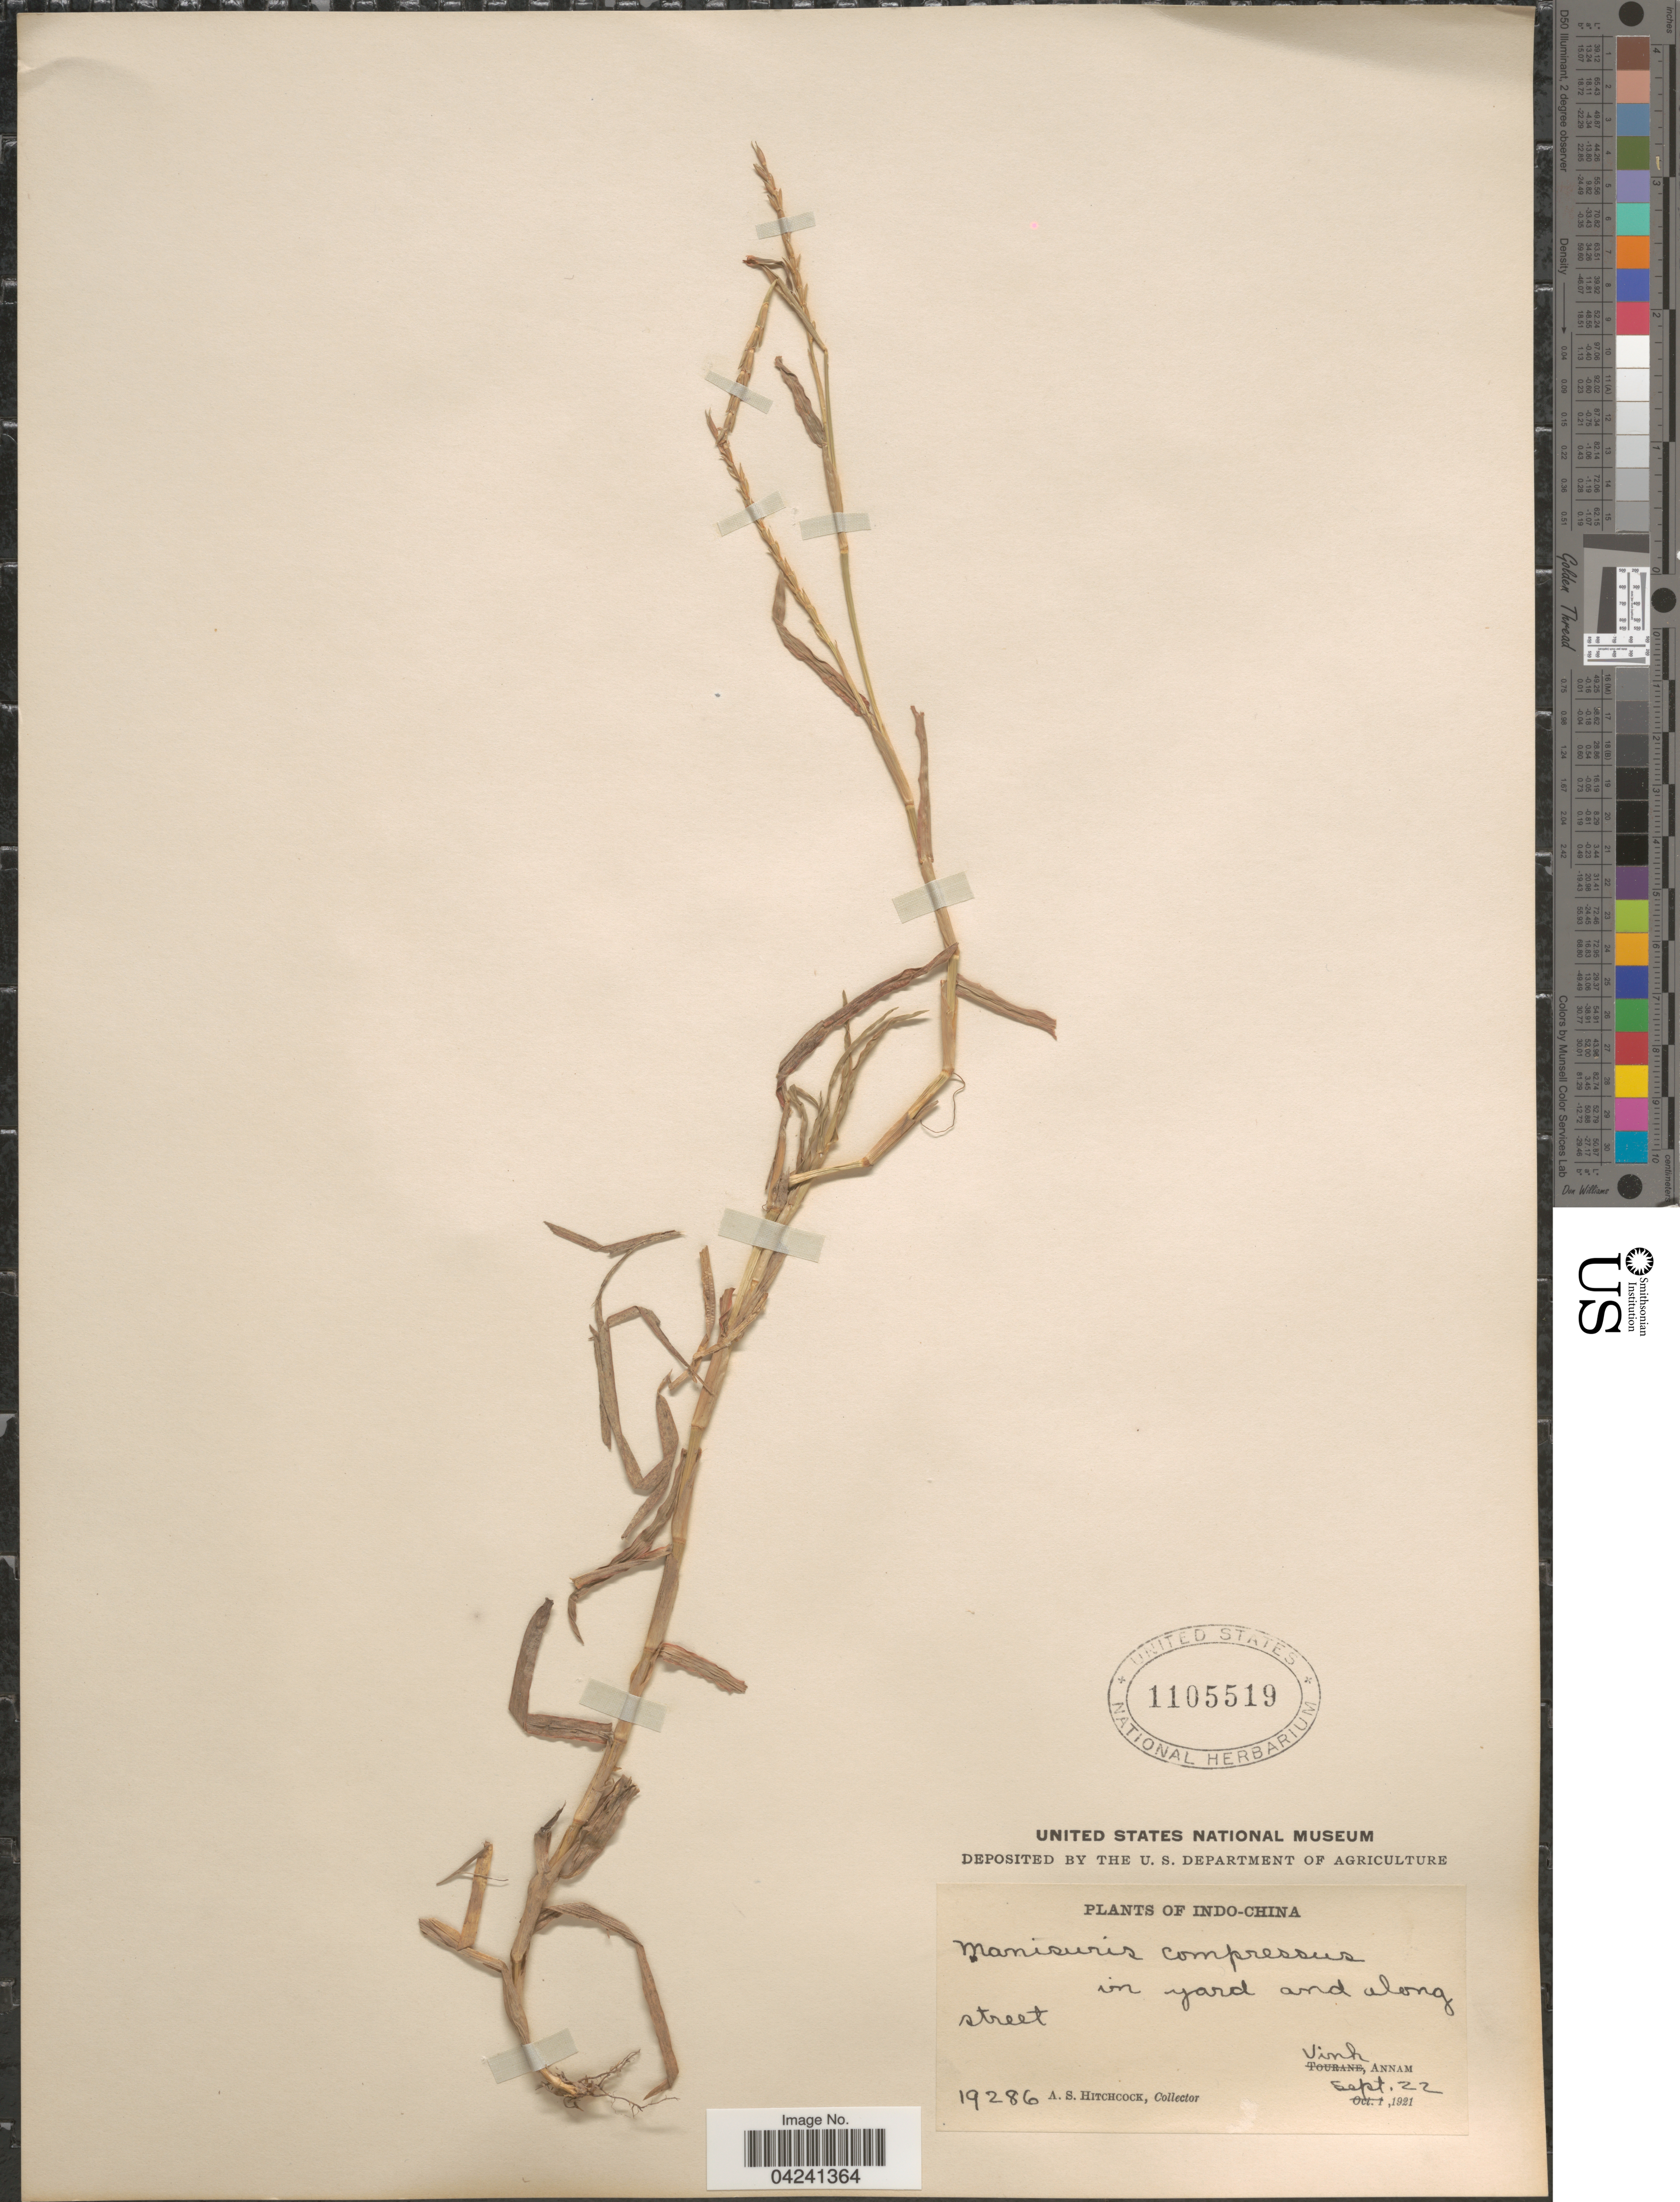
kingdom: Plantae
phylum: Tracheophyta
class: Liliopsida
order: Poales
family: Poaceae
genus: Hemarthria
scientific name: Hemarthria compressa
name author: (L.) R. Br.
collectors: A. S. Hitchcock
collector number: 19286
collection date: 1921-09-22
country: Vietnam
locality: Indo-China. In yard and along street. Vinh, Annam.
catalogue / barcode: US 1105519